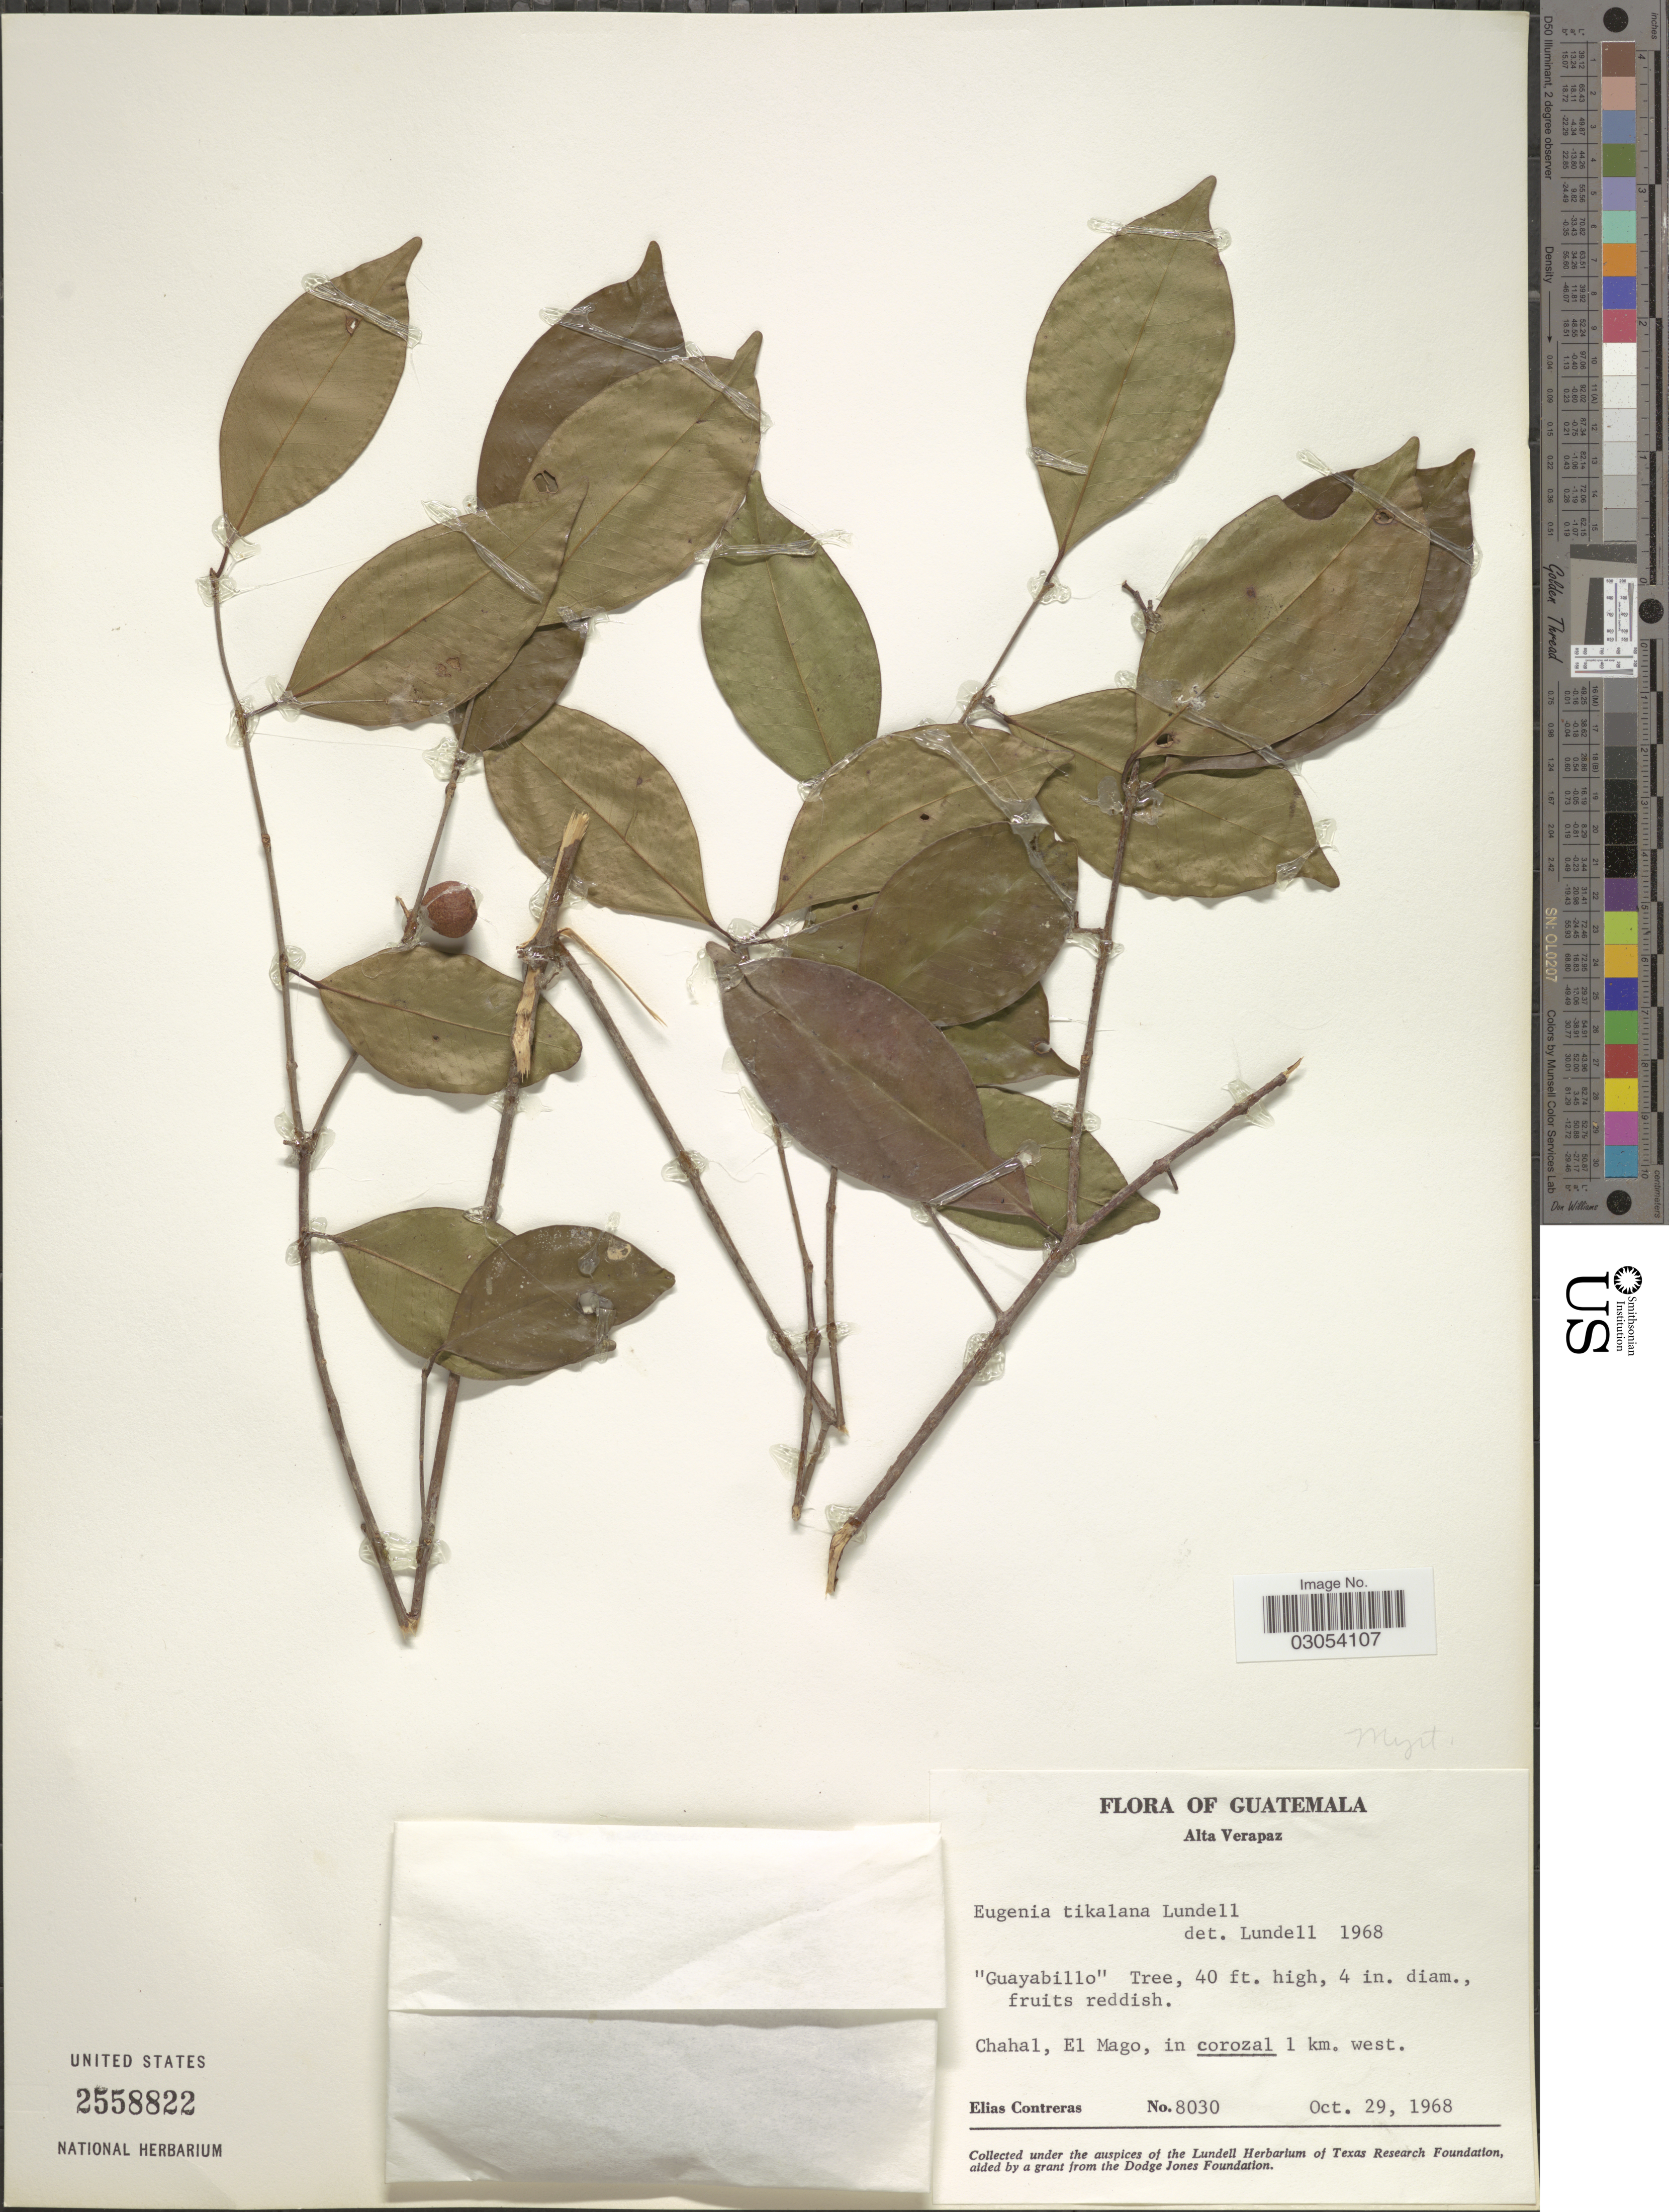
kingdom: Plantae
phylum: Tracheophyta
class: Magnoliopsida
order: Myrtales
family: Myrtaceae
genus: Eugenia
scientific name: Eugenia tikalana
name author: Lundell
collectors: E. Contreras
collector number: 8030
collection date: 1968-12-29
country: Guatemala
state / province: Alta Verapaz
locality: Chahal, El Mago, in corozal 1 km. west.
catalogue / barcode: US 2558822